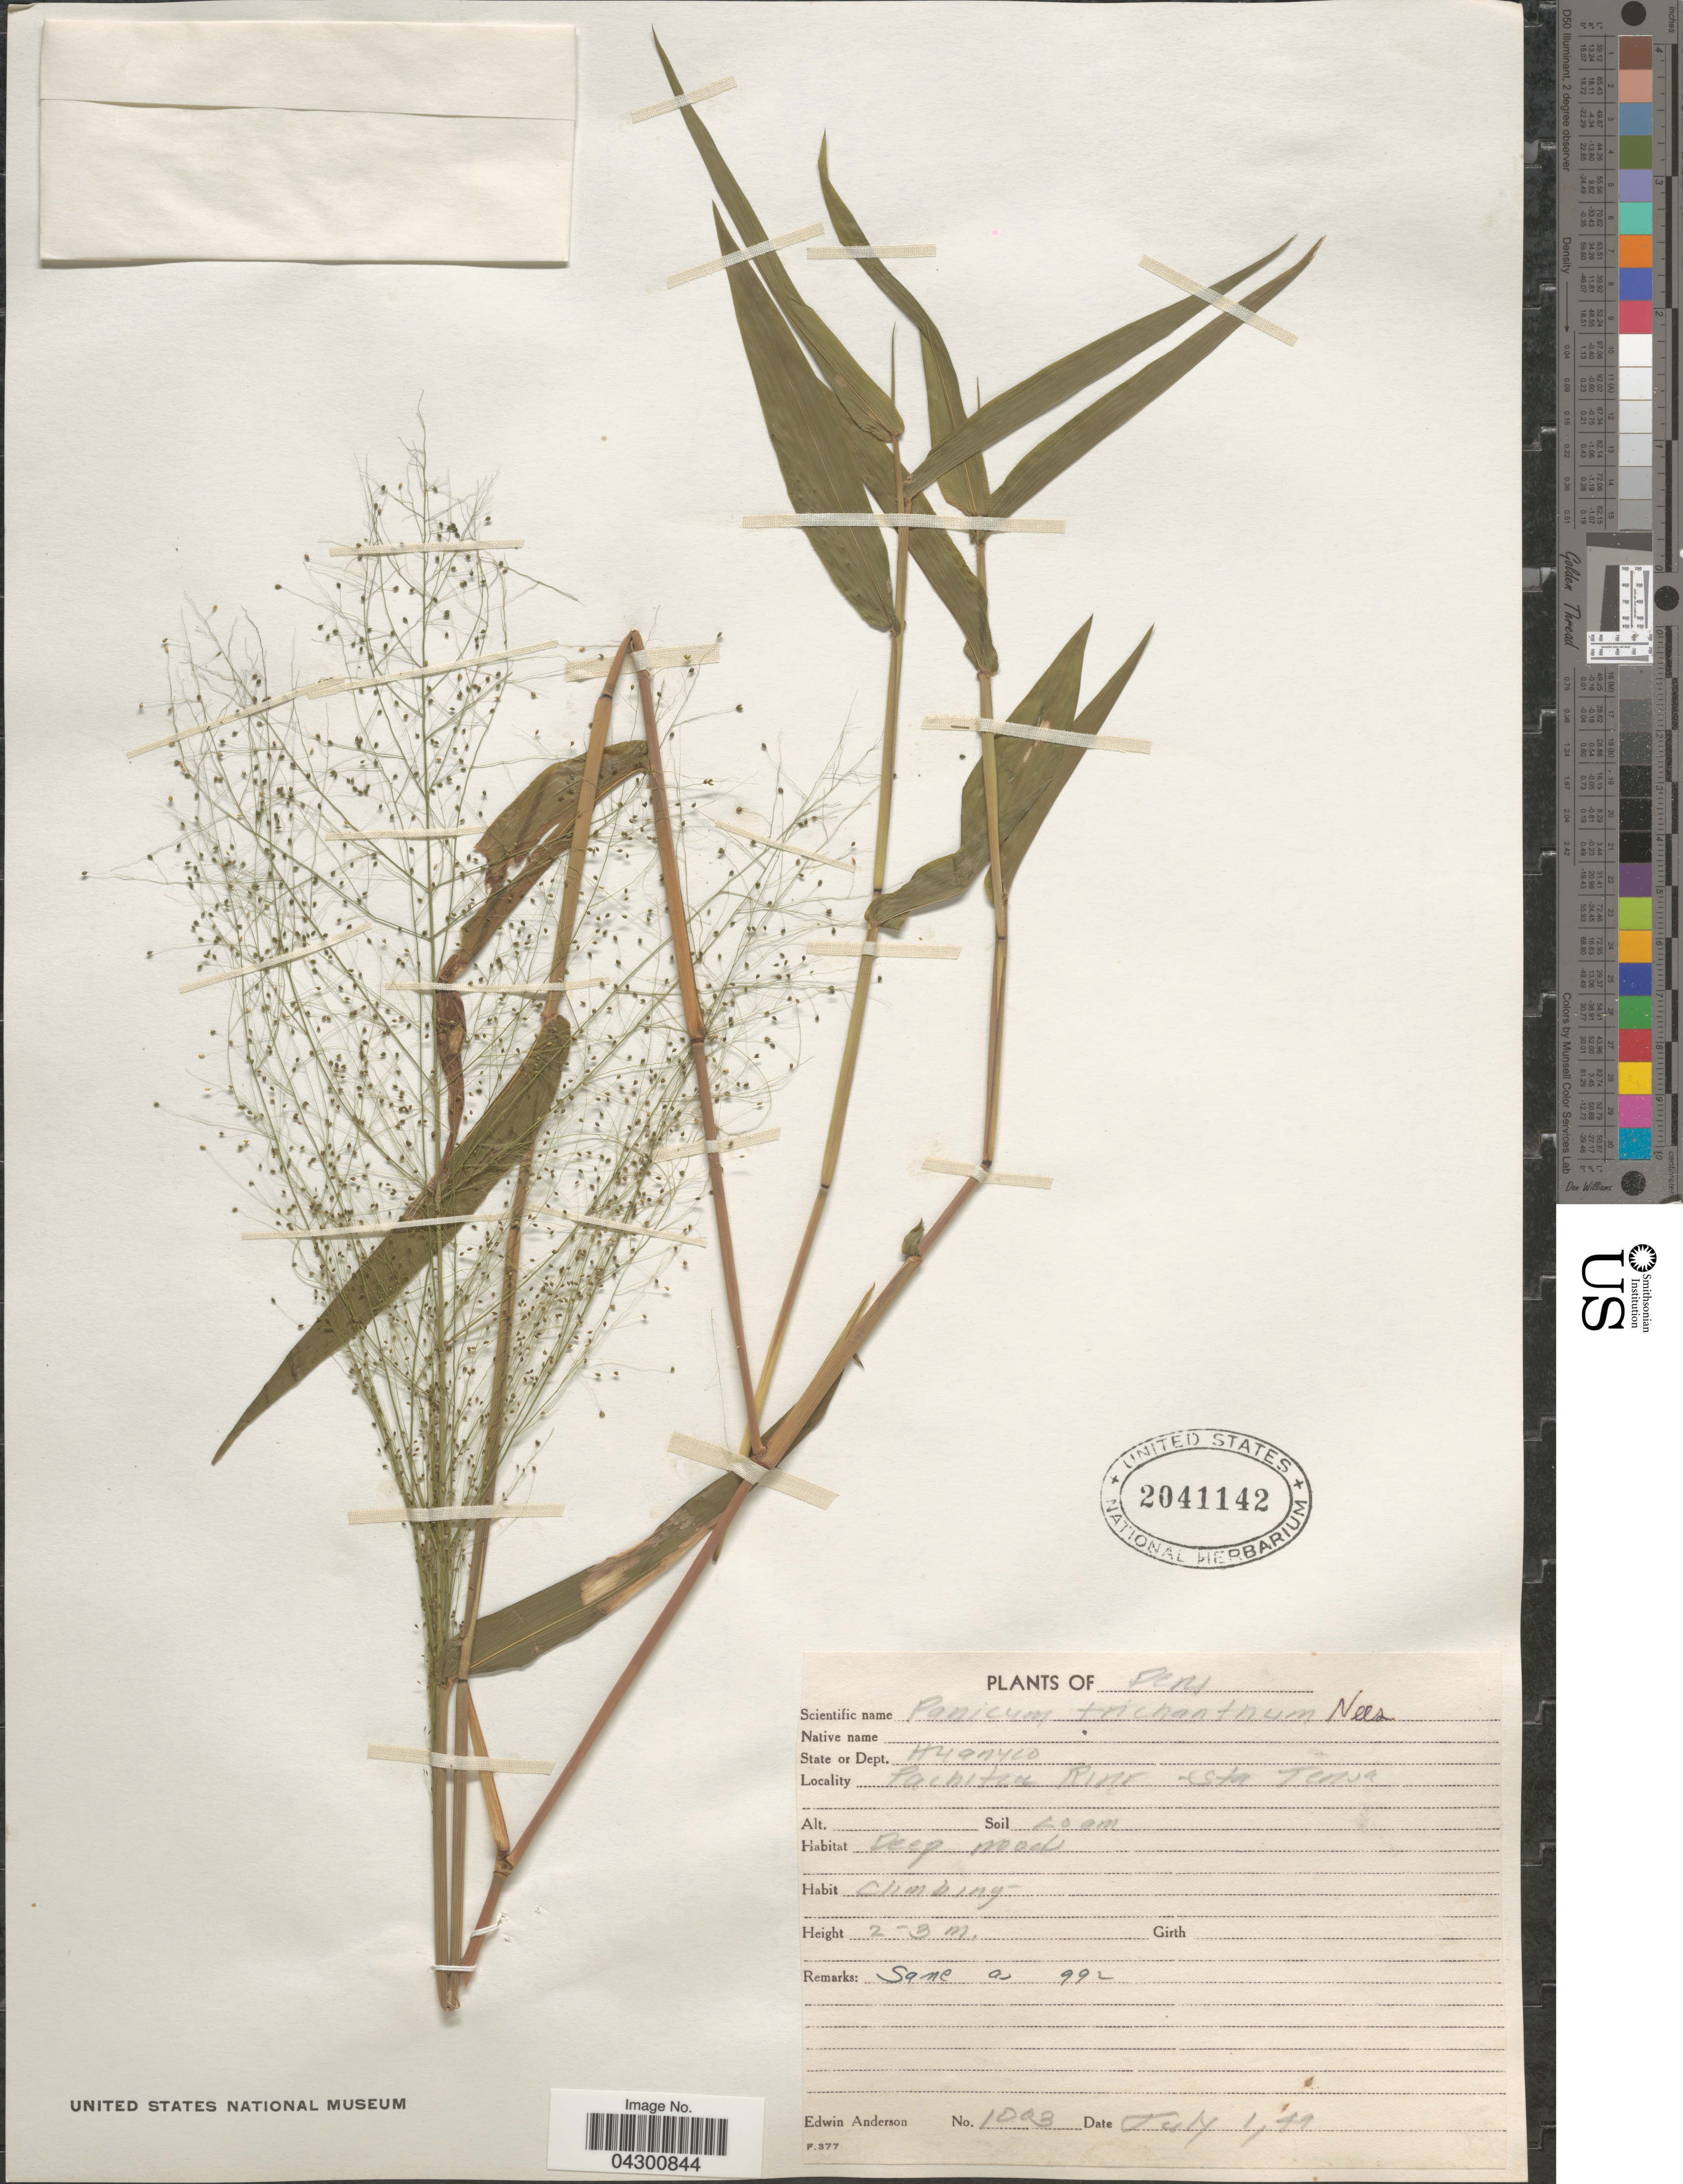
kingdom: Plantae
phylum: Tracheophyta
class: Liliopsida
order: Poales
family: Poaceae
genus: Panicum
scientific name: Panicum trichanthum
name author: Nees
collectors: E. Anderson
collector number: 1003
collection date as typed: Transcribed d/m/y: 1/7/44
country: Peru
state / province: Huánuco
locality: State or Dept. Huanuco. Pachitea River Sta Teresa.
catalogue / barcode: US 2041142